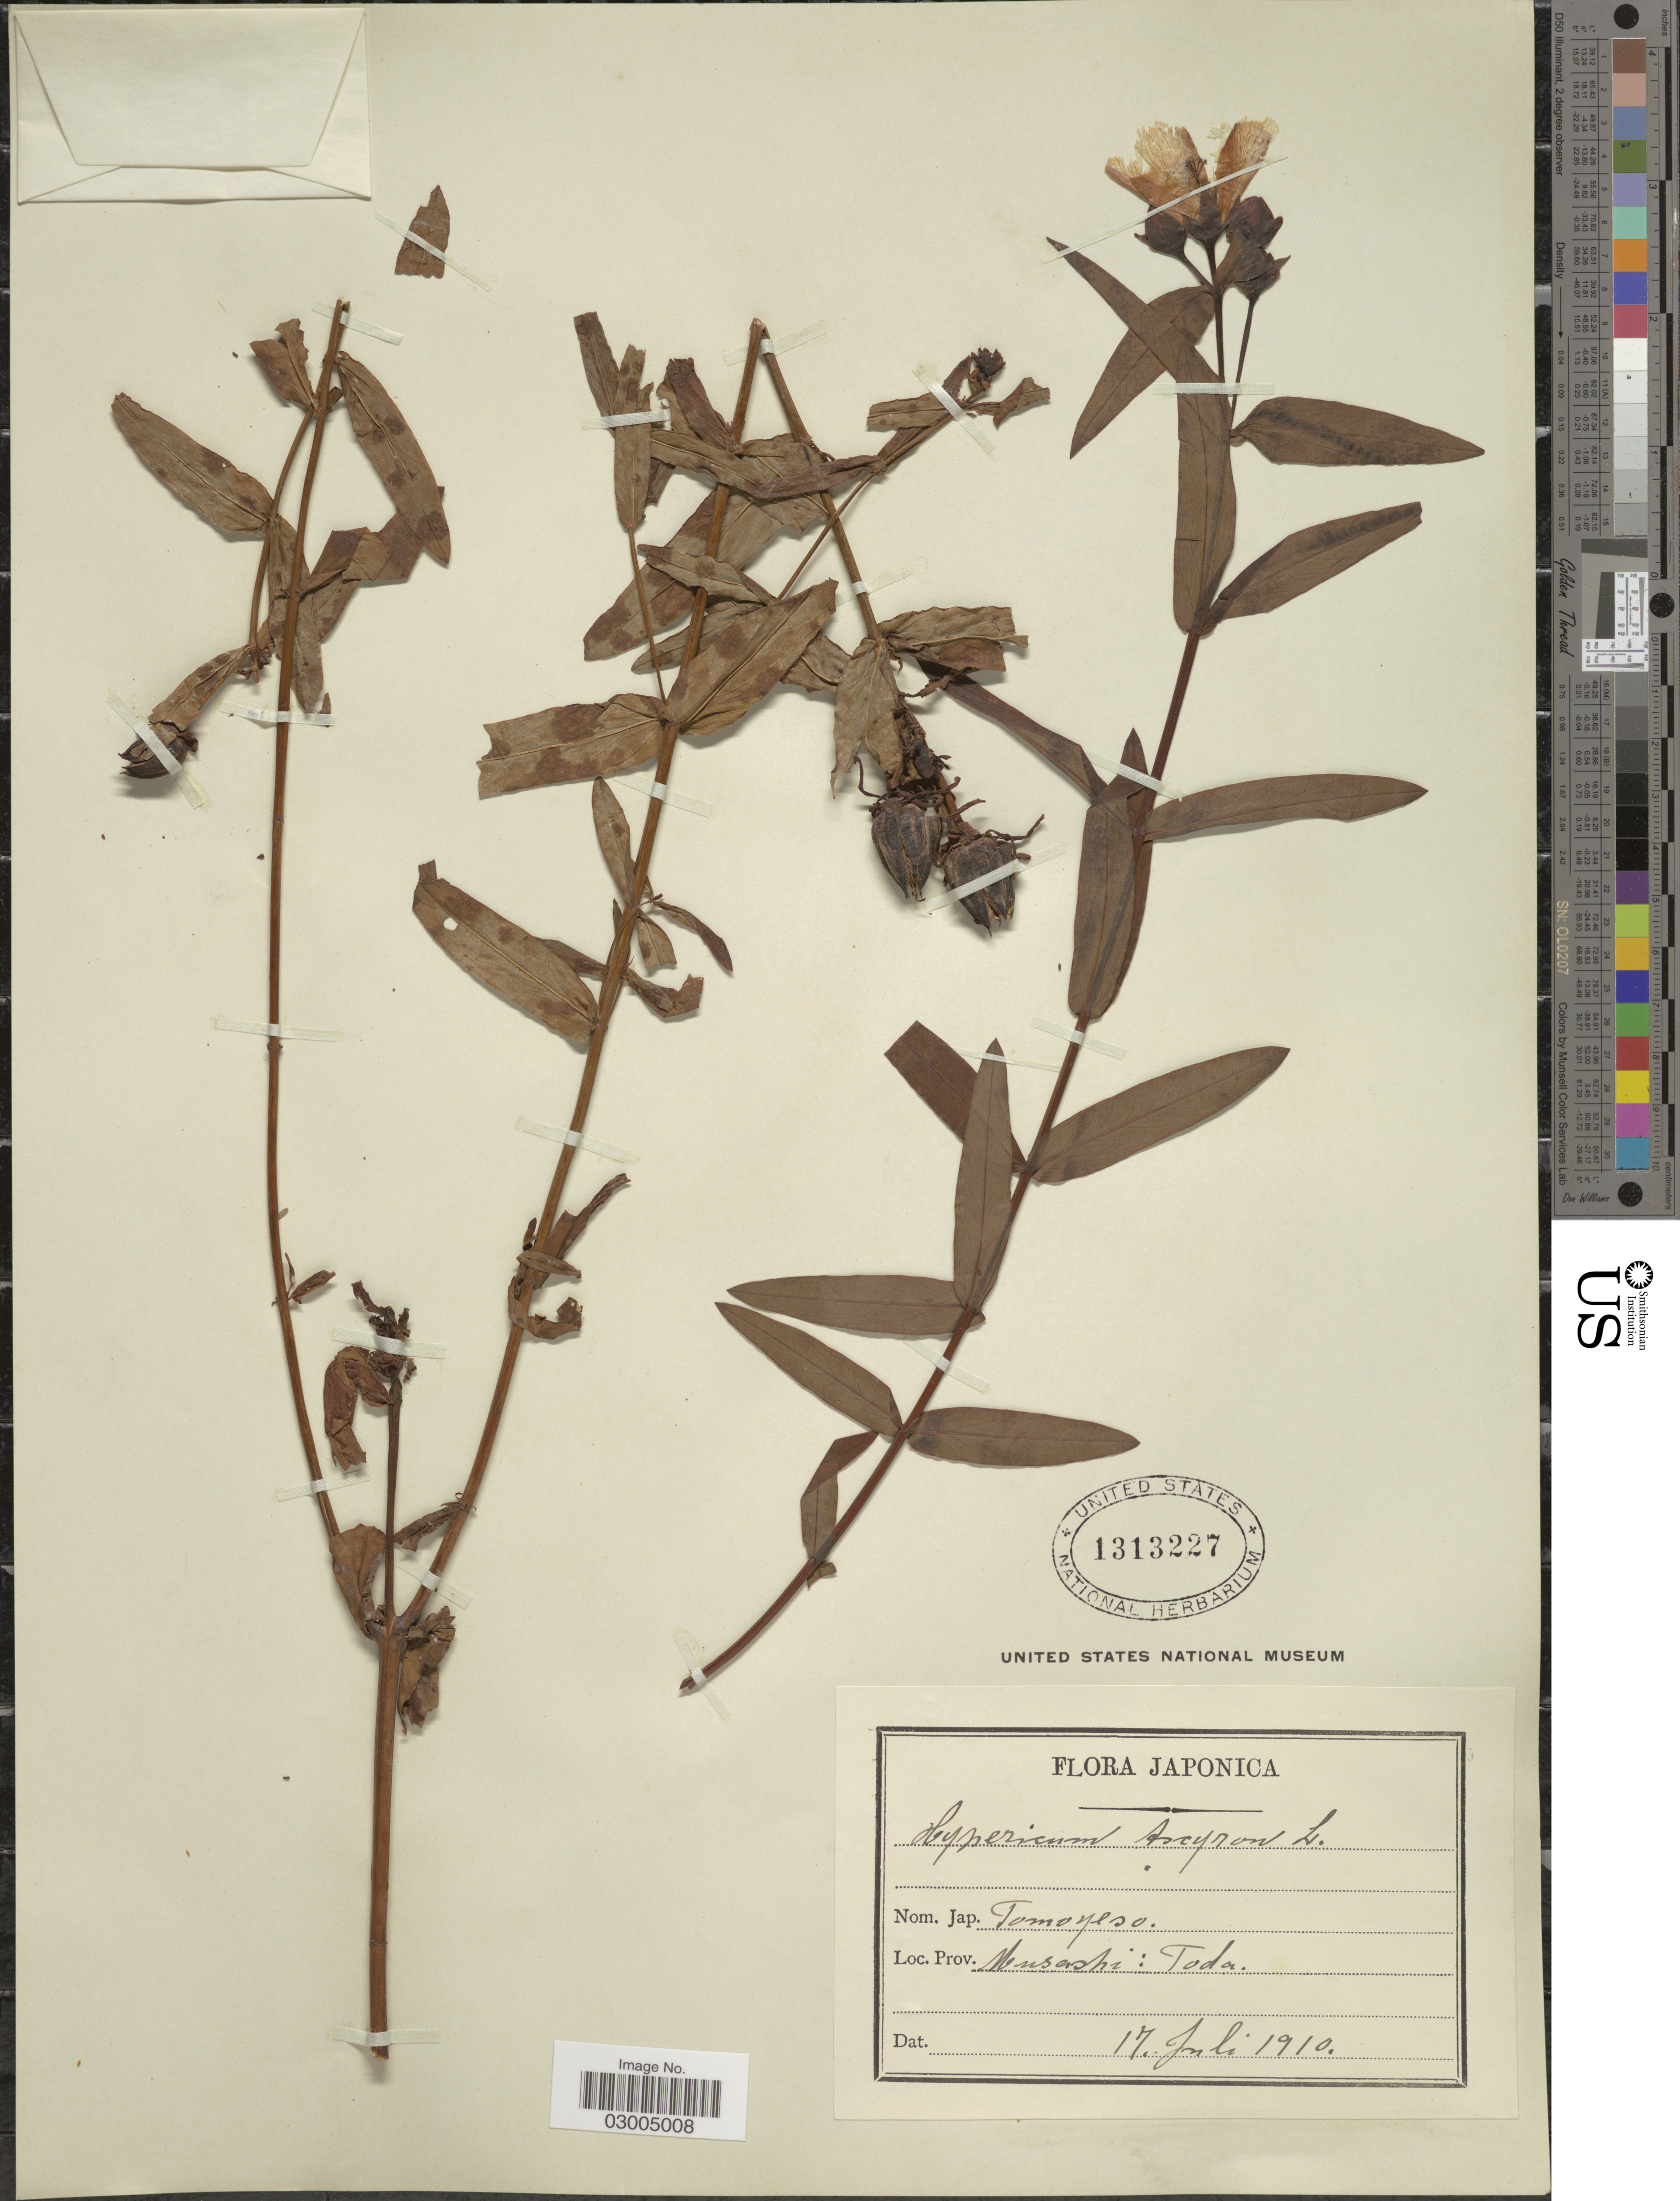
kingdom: Plantae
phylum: Tracheophyta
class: Magnoliopsida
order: Malpighiales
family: Hypericaceae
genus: Hypericum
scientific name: Hypericum ascyron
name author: L.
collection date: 1910-07-17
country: Japan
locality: Musashi: Toda.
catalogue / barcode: US 1313227